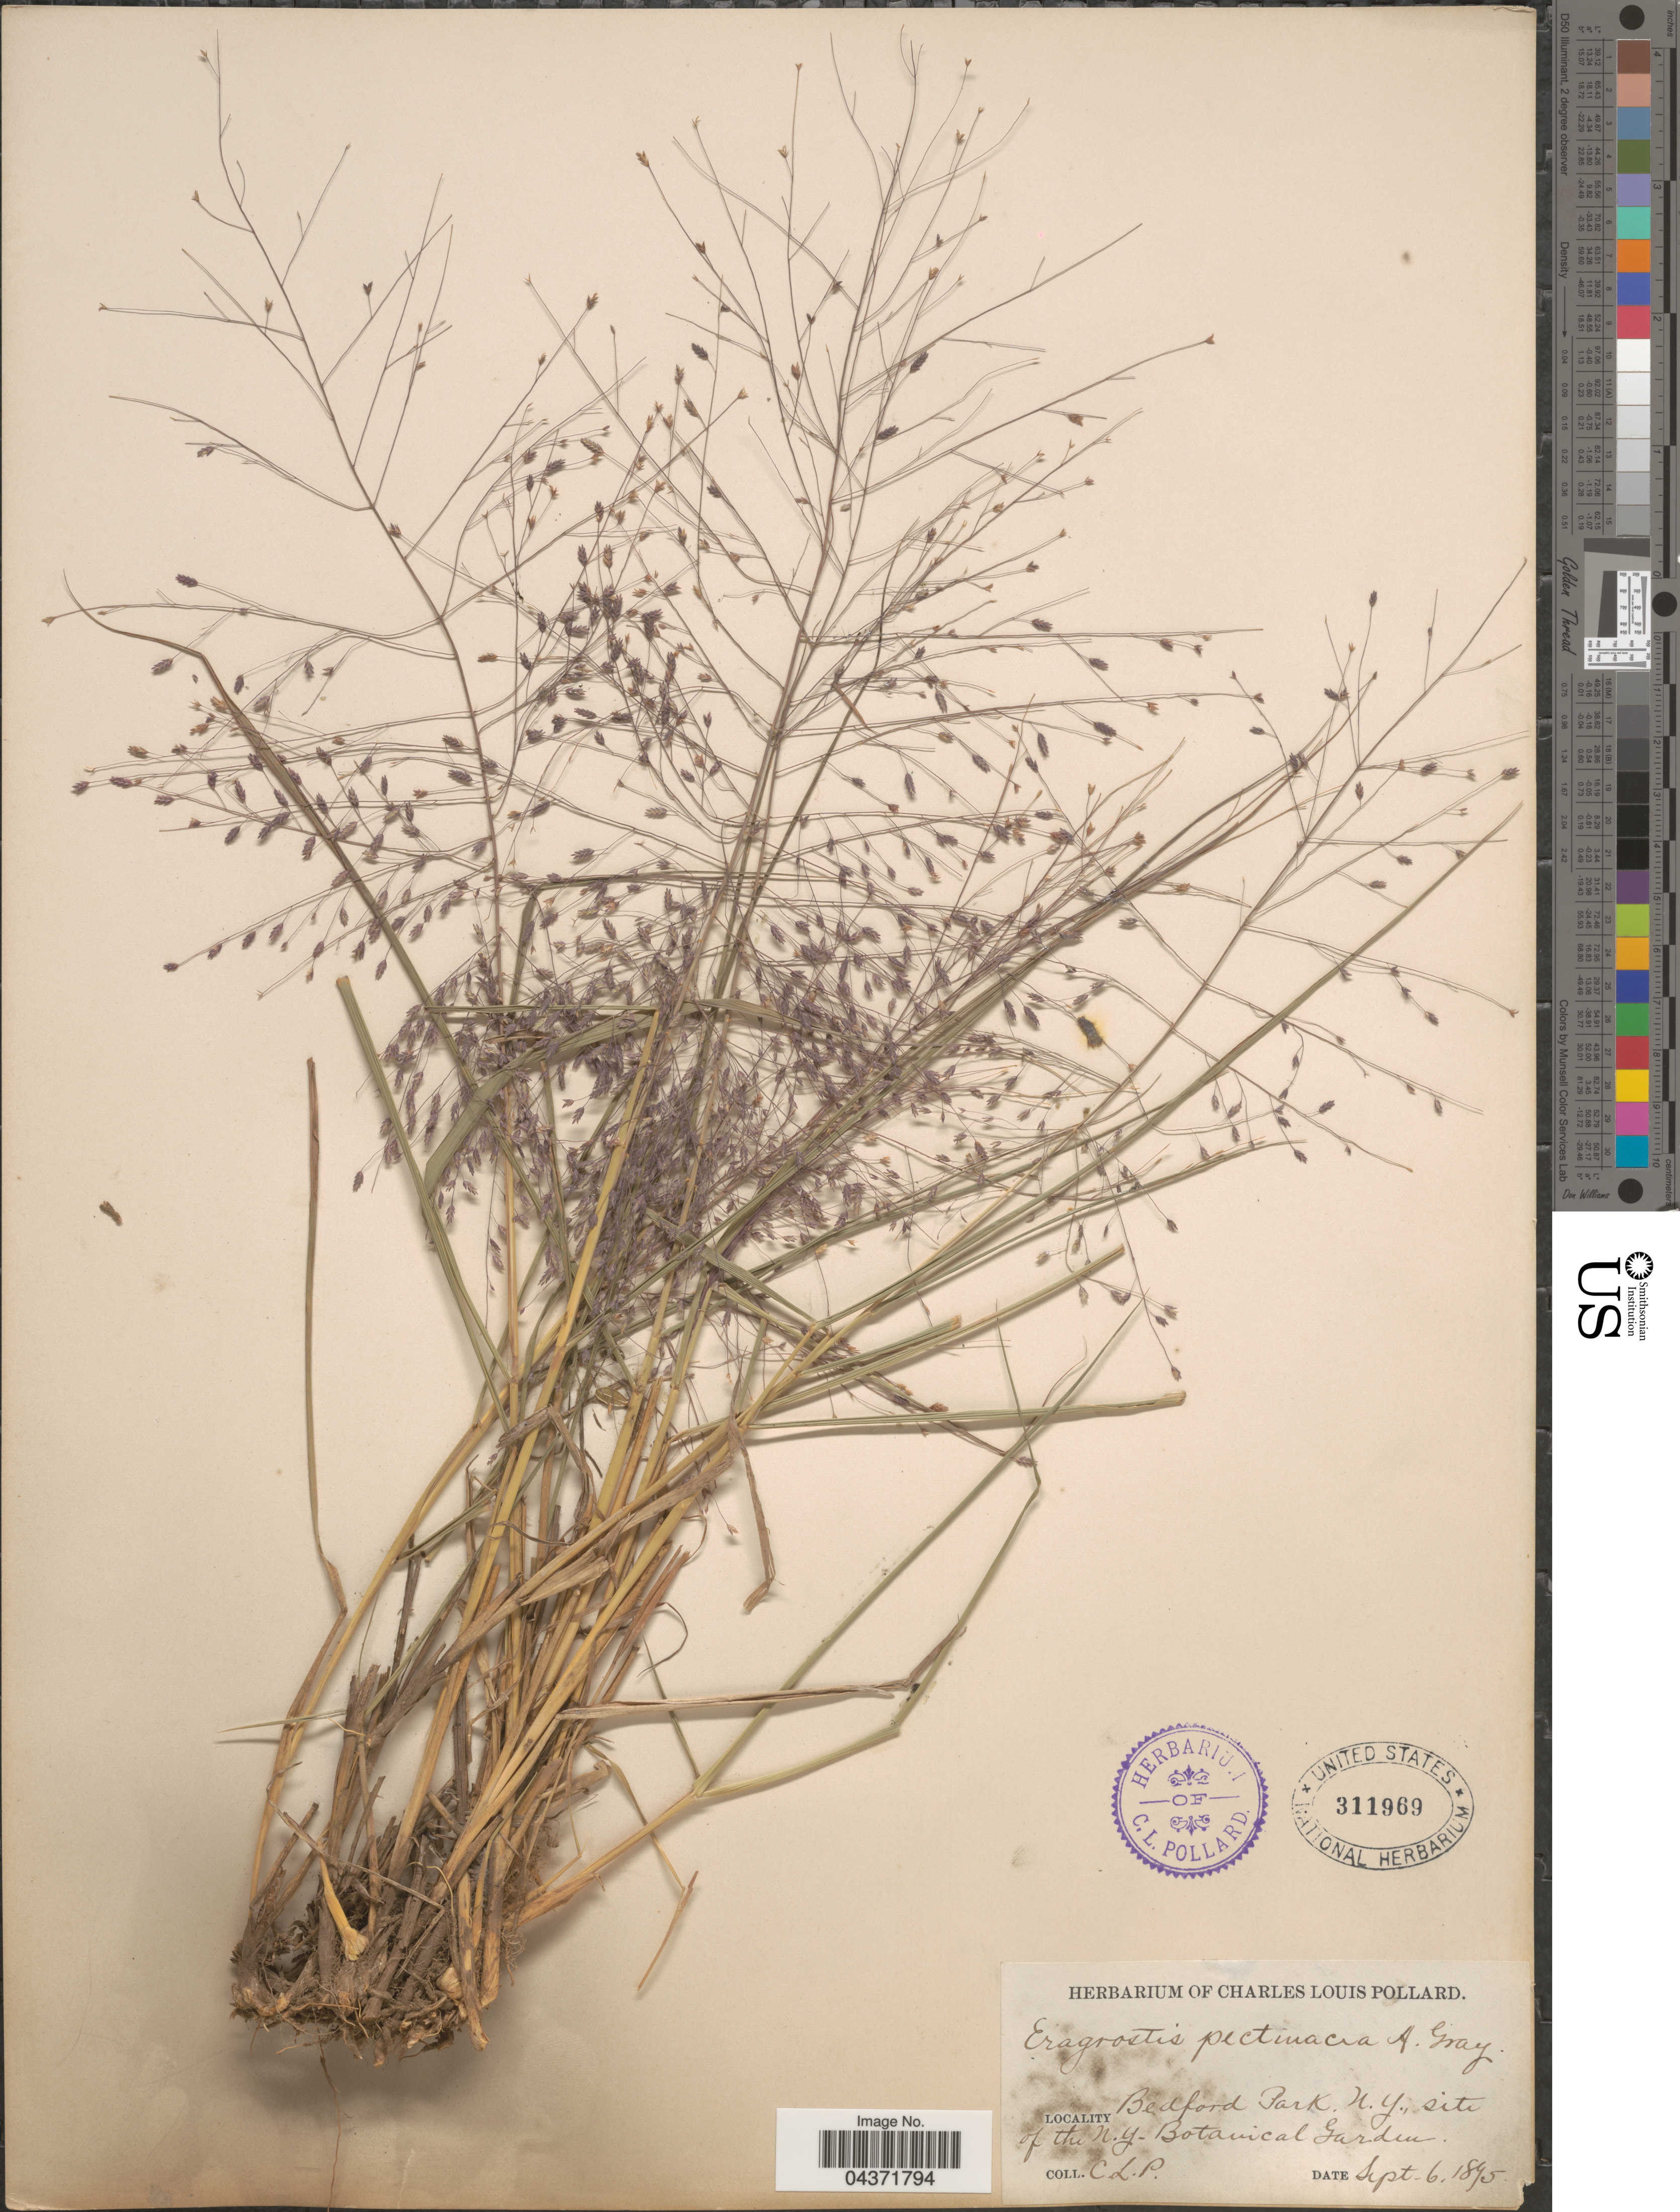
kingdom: Plantae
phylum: Tracheophyta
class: Liliopsida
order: Poales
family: Poaceae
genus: Eragrostis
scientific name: Eragrostis spectabilis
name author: (Pursh) Steud.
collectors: C. L. Pollard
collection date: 1895-09-06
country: United States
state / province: New York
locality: Bedford Park, site of the N.Y- Botanical Garden.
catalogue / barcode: US 311969